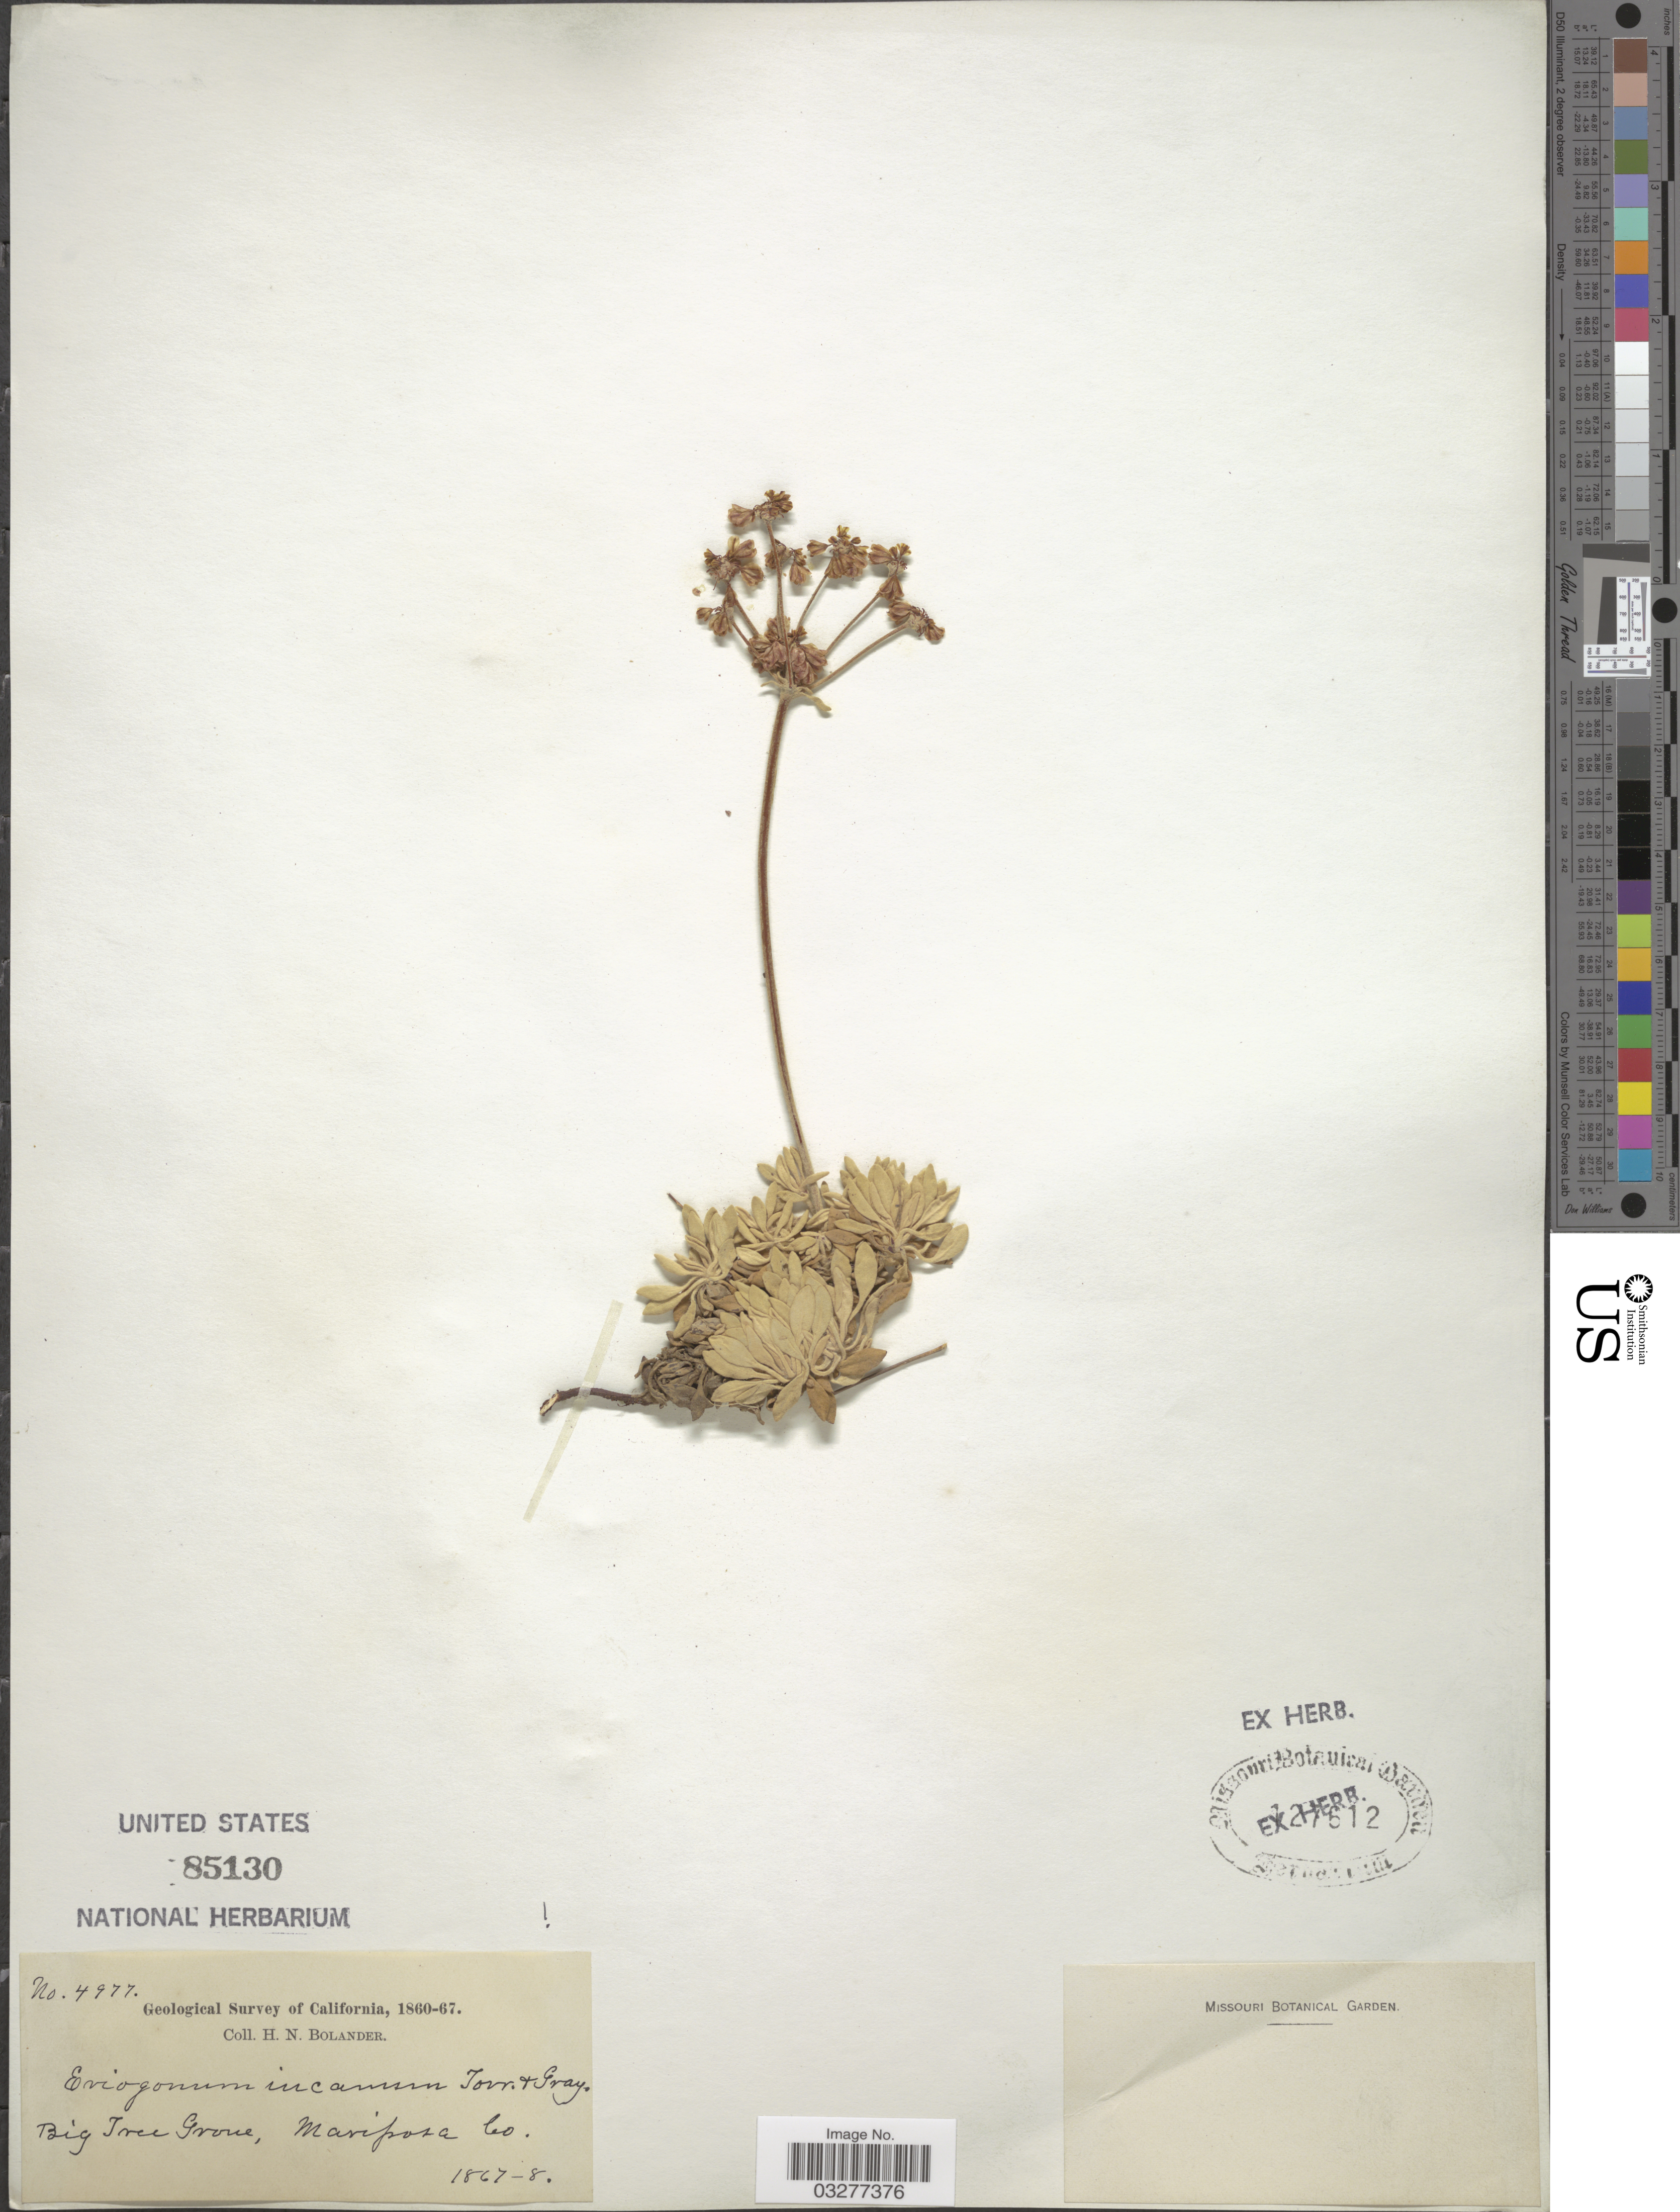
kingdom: Plantae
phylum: Tracheophyta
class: Magnoliopsida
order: Caryophyllales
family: Polygonaceae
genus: Eriogonum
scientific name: Eriogonum incanum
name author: Torr. & A. Gray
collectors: H. Bolander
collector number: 4977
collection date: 1867/1868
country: United States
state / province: California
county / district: Mariposa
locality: Big Tree Grove, Mariposa Co.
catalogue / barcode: US 85130